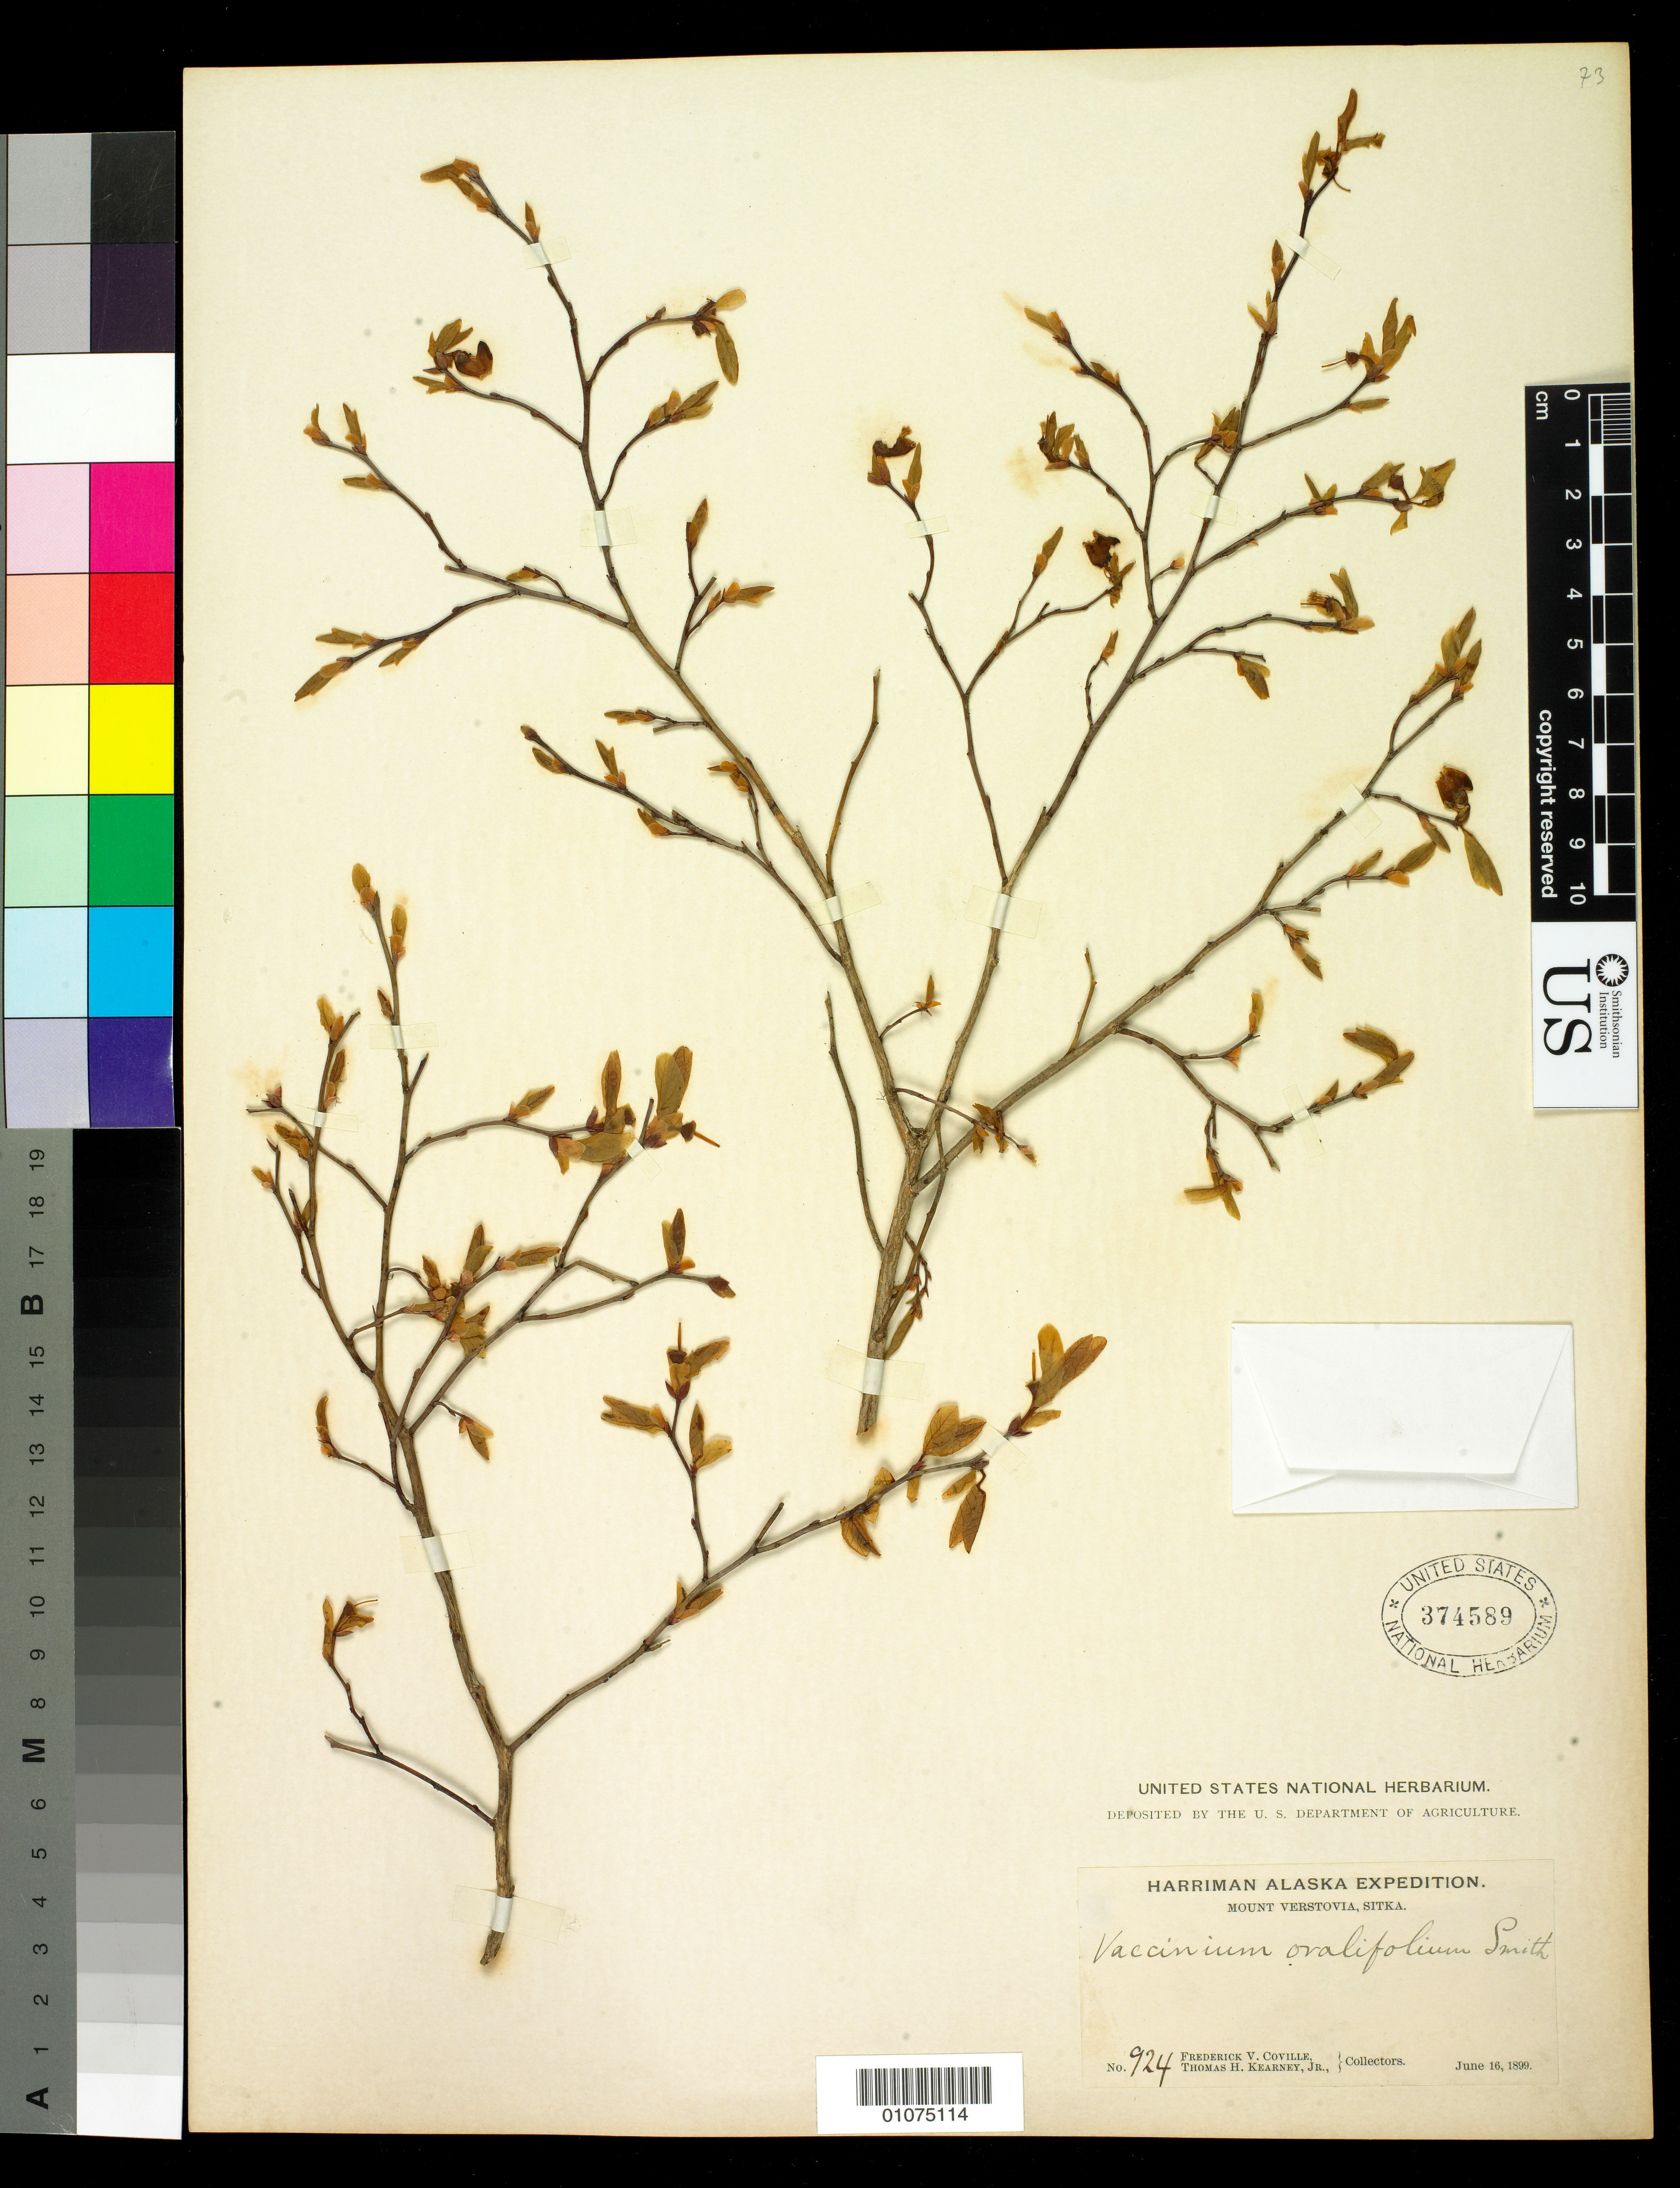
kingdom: Plantae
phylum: Tracheophyta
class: Magnoliopsida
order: Ericales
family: Ericaceae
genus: Vaccinium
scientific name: Vaccinium ovalifolium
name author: Sm.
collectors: F. V. Coville & T. H. Kearney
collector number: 924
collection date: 1899-06-16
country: United States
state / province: Alaska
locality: Sitka, Mount Verstovia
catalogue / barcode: US 374589